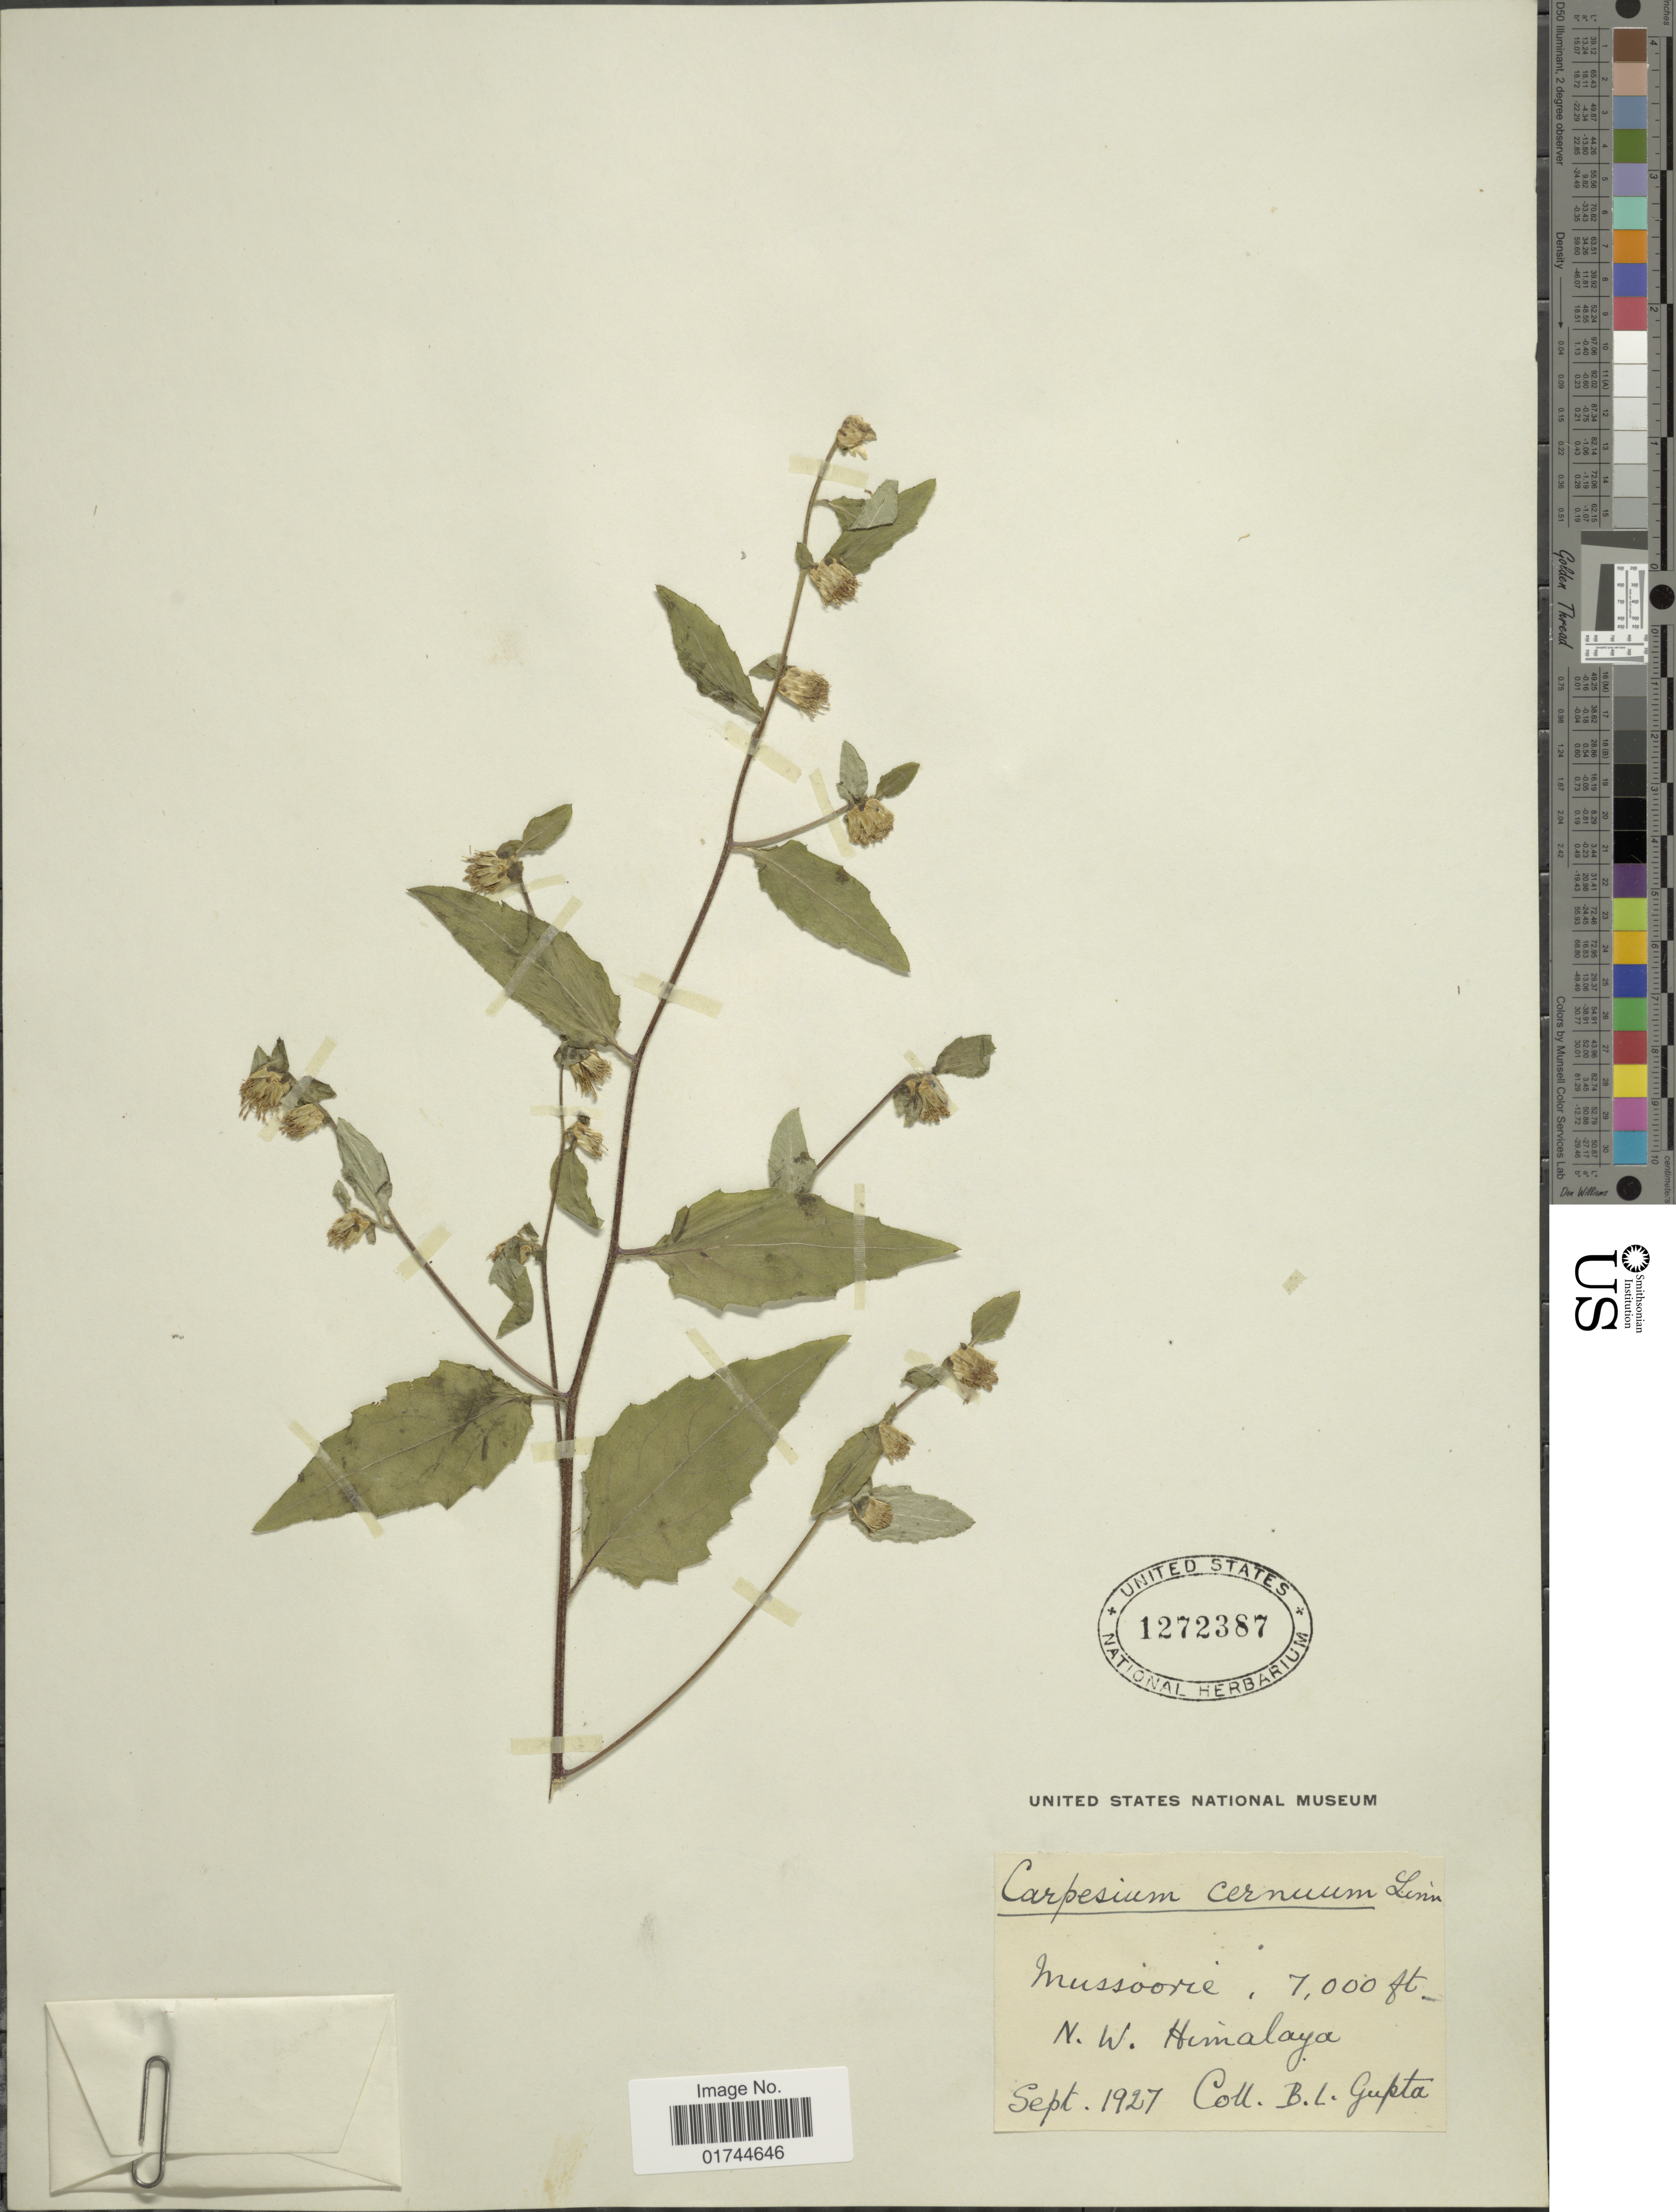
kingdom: Plantae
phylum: Tracheophyta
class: Magnoliopsida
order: Asterales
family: Asteraceae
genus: Carpesium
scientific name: Carpesium cernum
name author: L.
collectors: B. L. Gupta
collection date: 1927-09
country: India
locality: Mussoorie, N. W. Himalaya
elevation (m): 2134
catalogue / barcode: US 1272387